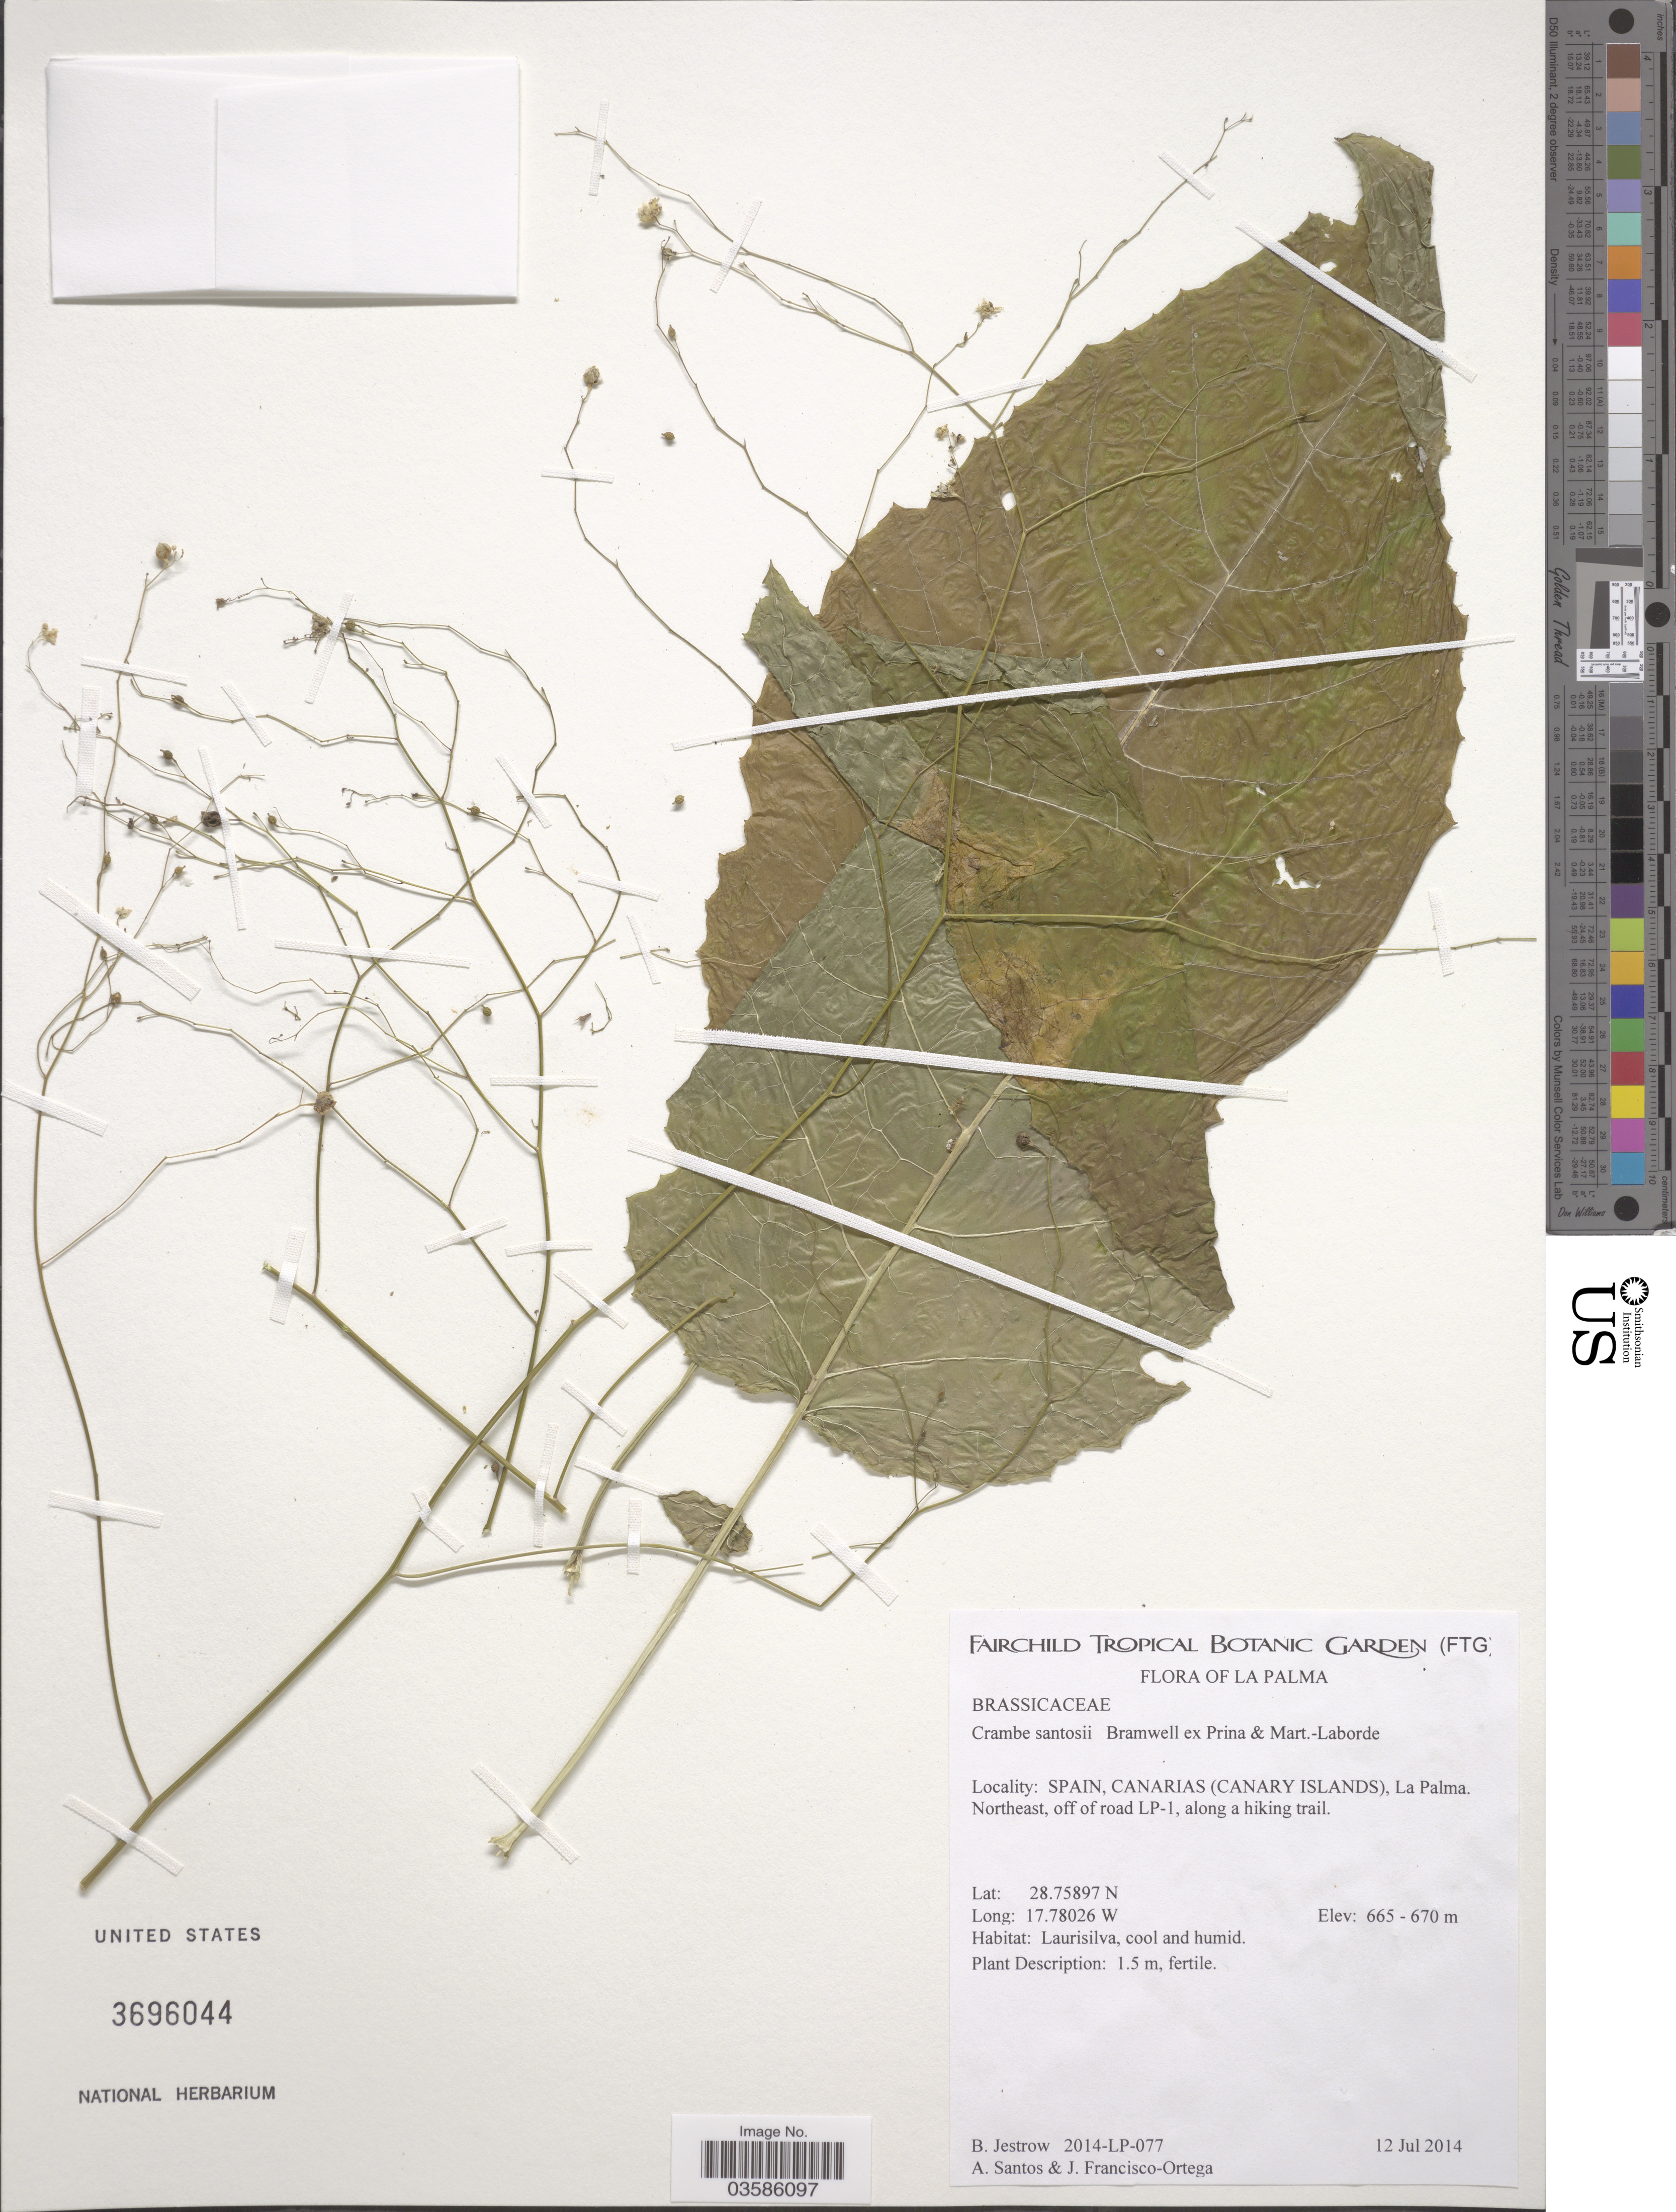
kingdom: Plantae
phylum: Tracheophyta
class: Magnoliopsida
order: Brassicales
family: Brassicaceae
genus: Crambe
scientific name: Crambe santosii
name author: Bramwell ex Prina & Mart.-Laborde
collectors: B. Jestrow, A. Santos & J. Francisco-Ortega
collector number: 2014-LP-077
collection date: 2014-07-12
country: Spain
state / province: Canarias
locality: (Canary Islands), La Palma. Northeast, off of road LP-1, along a hiking trail.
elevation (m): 665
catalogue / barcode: US 3696044